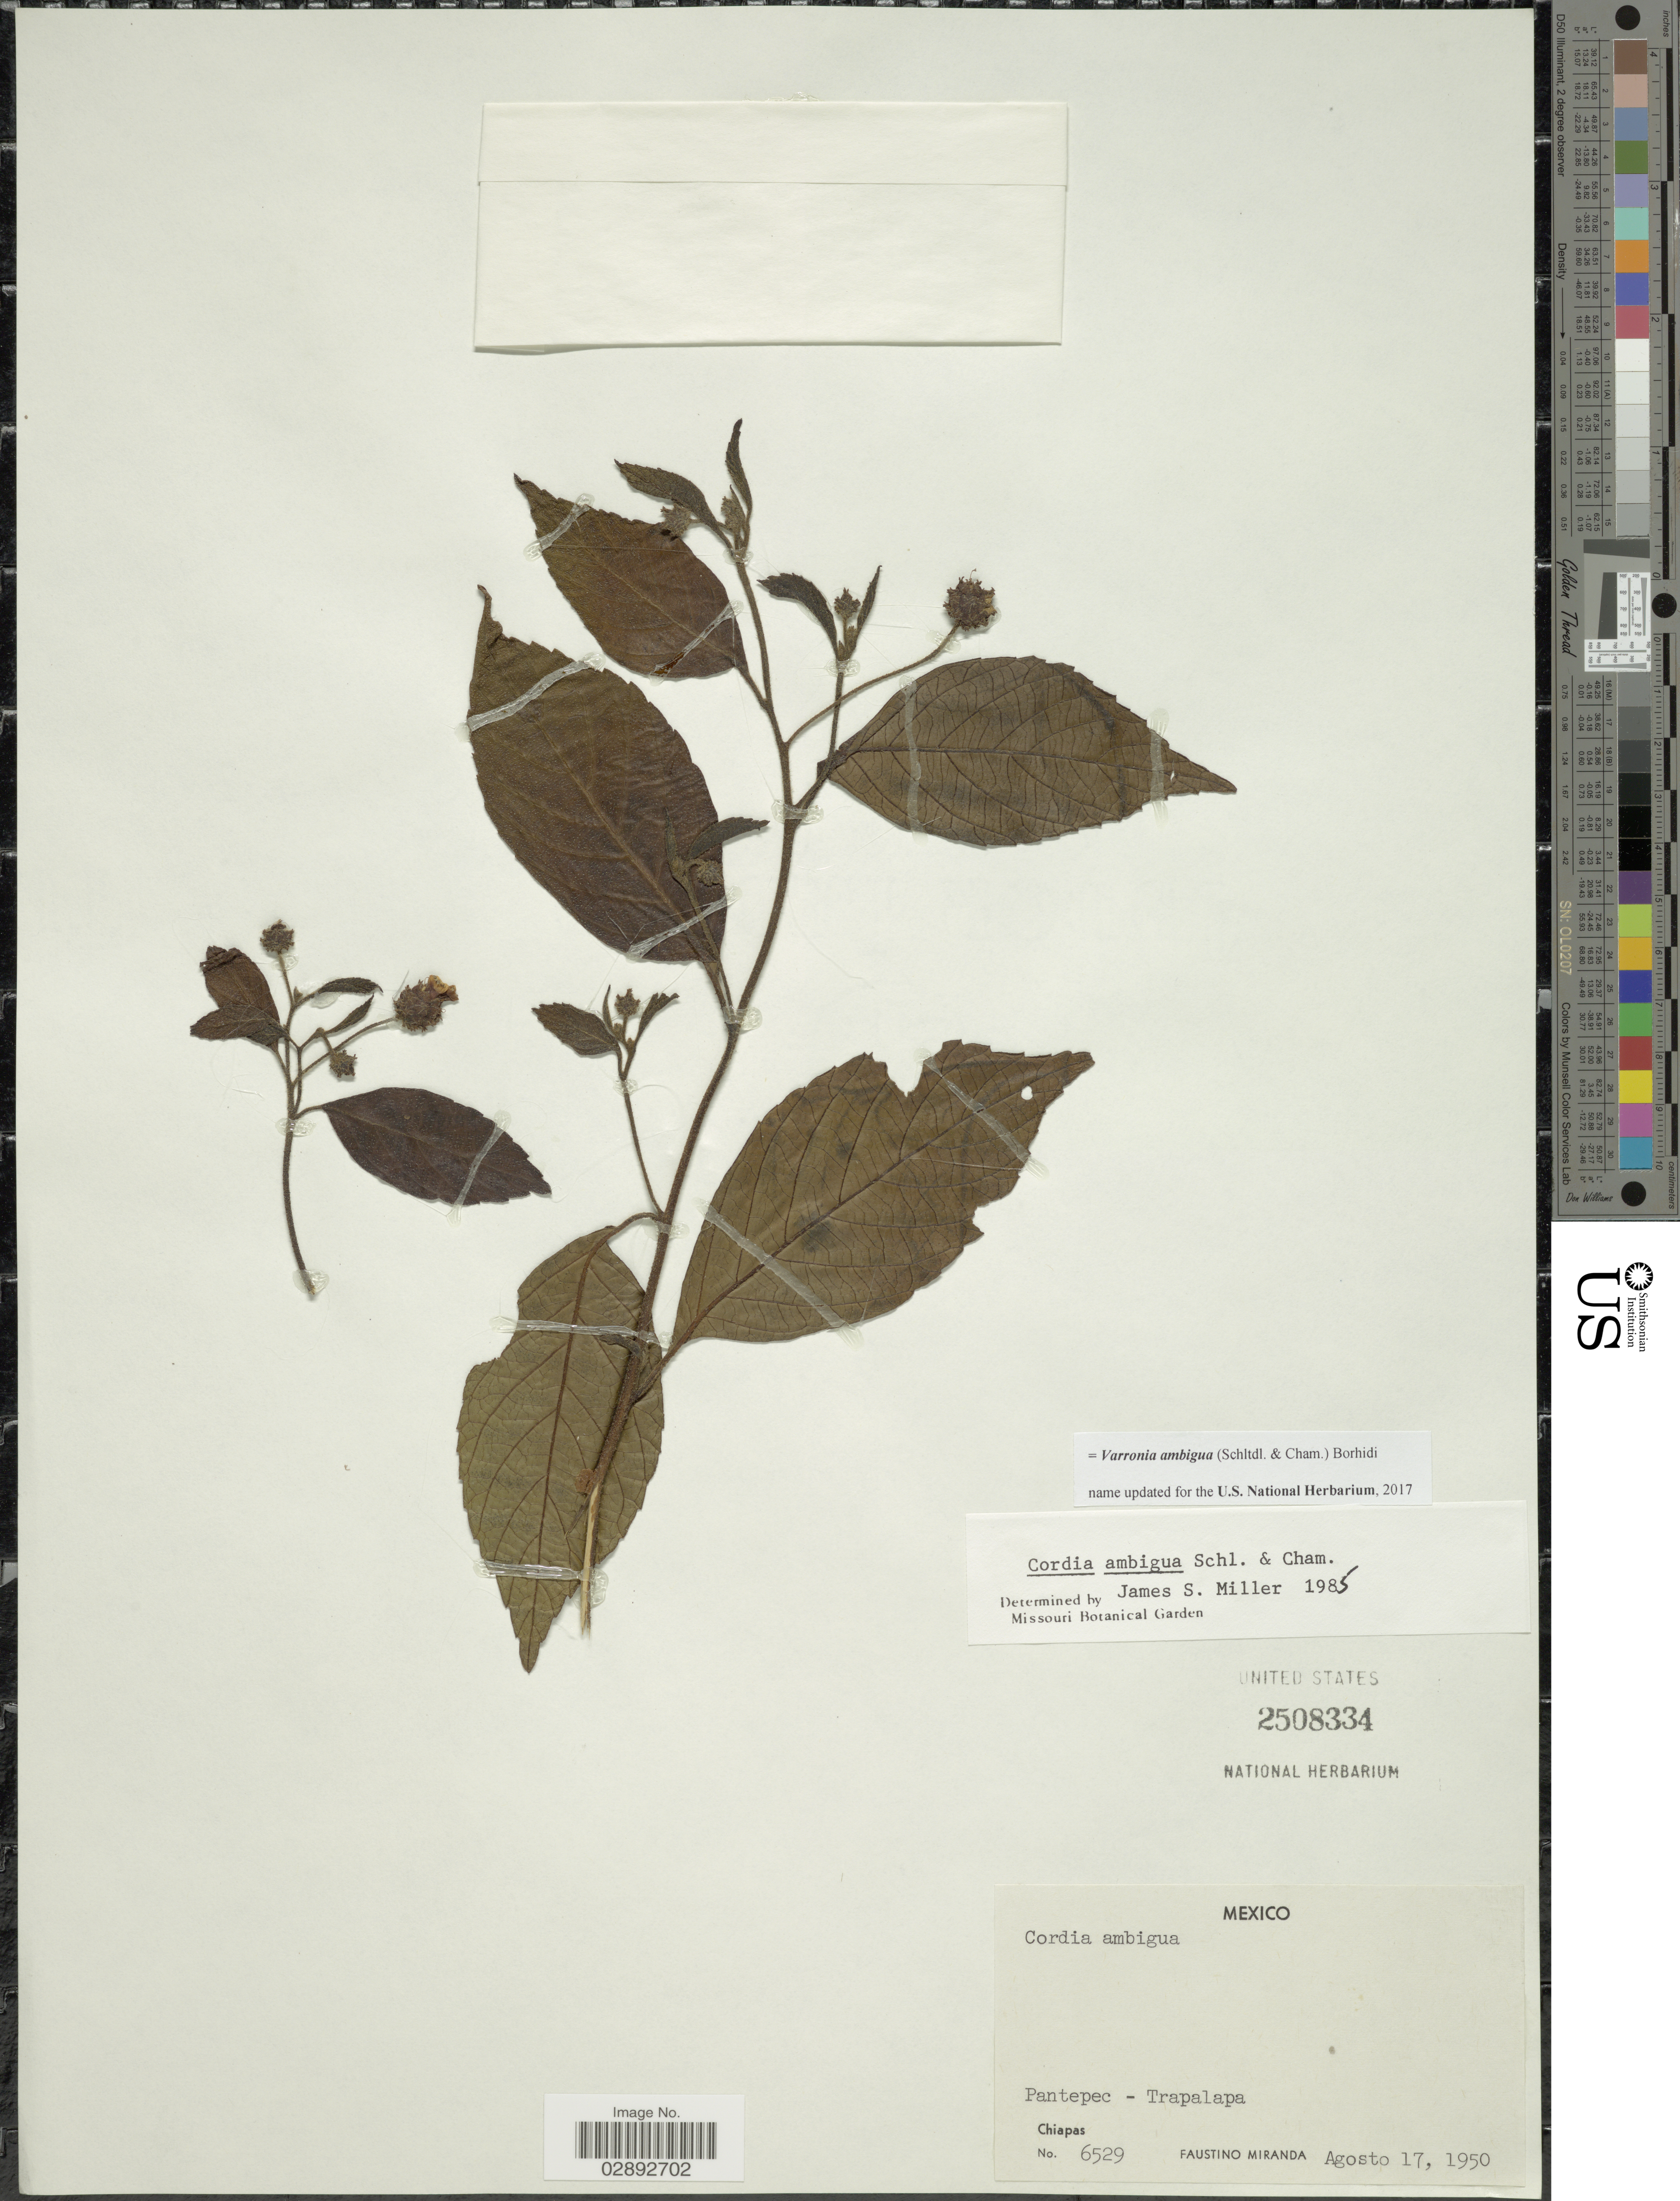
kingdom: Plantae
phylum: Tracheophyta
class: Magnoliopsida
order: Boraginales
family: Cordiaceae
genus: Varronia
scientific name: Varronia ambigua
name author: (Schltdl. & Cham.) Borhidi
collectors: F. Miranda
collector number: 6529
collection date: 1950-08-17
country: Mexico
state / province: Chiapas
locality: Pantepec - Trapalapa.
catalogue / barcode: US 2508334